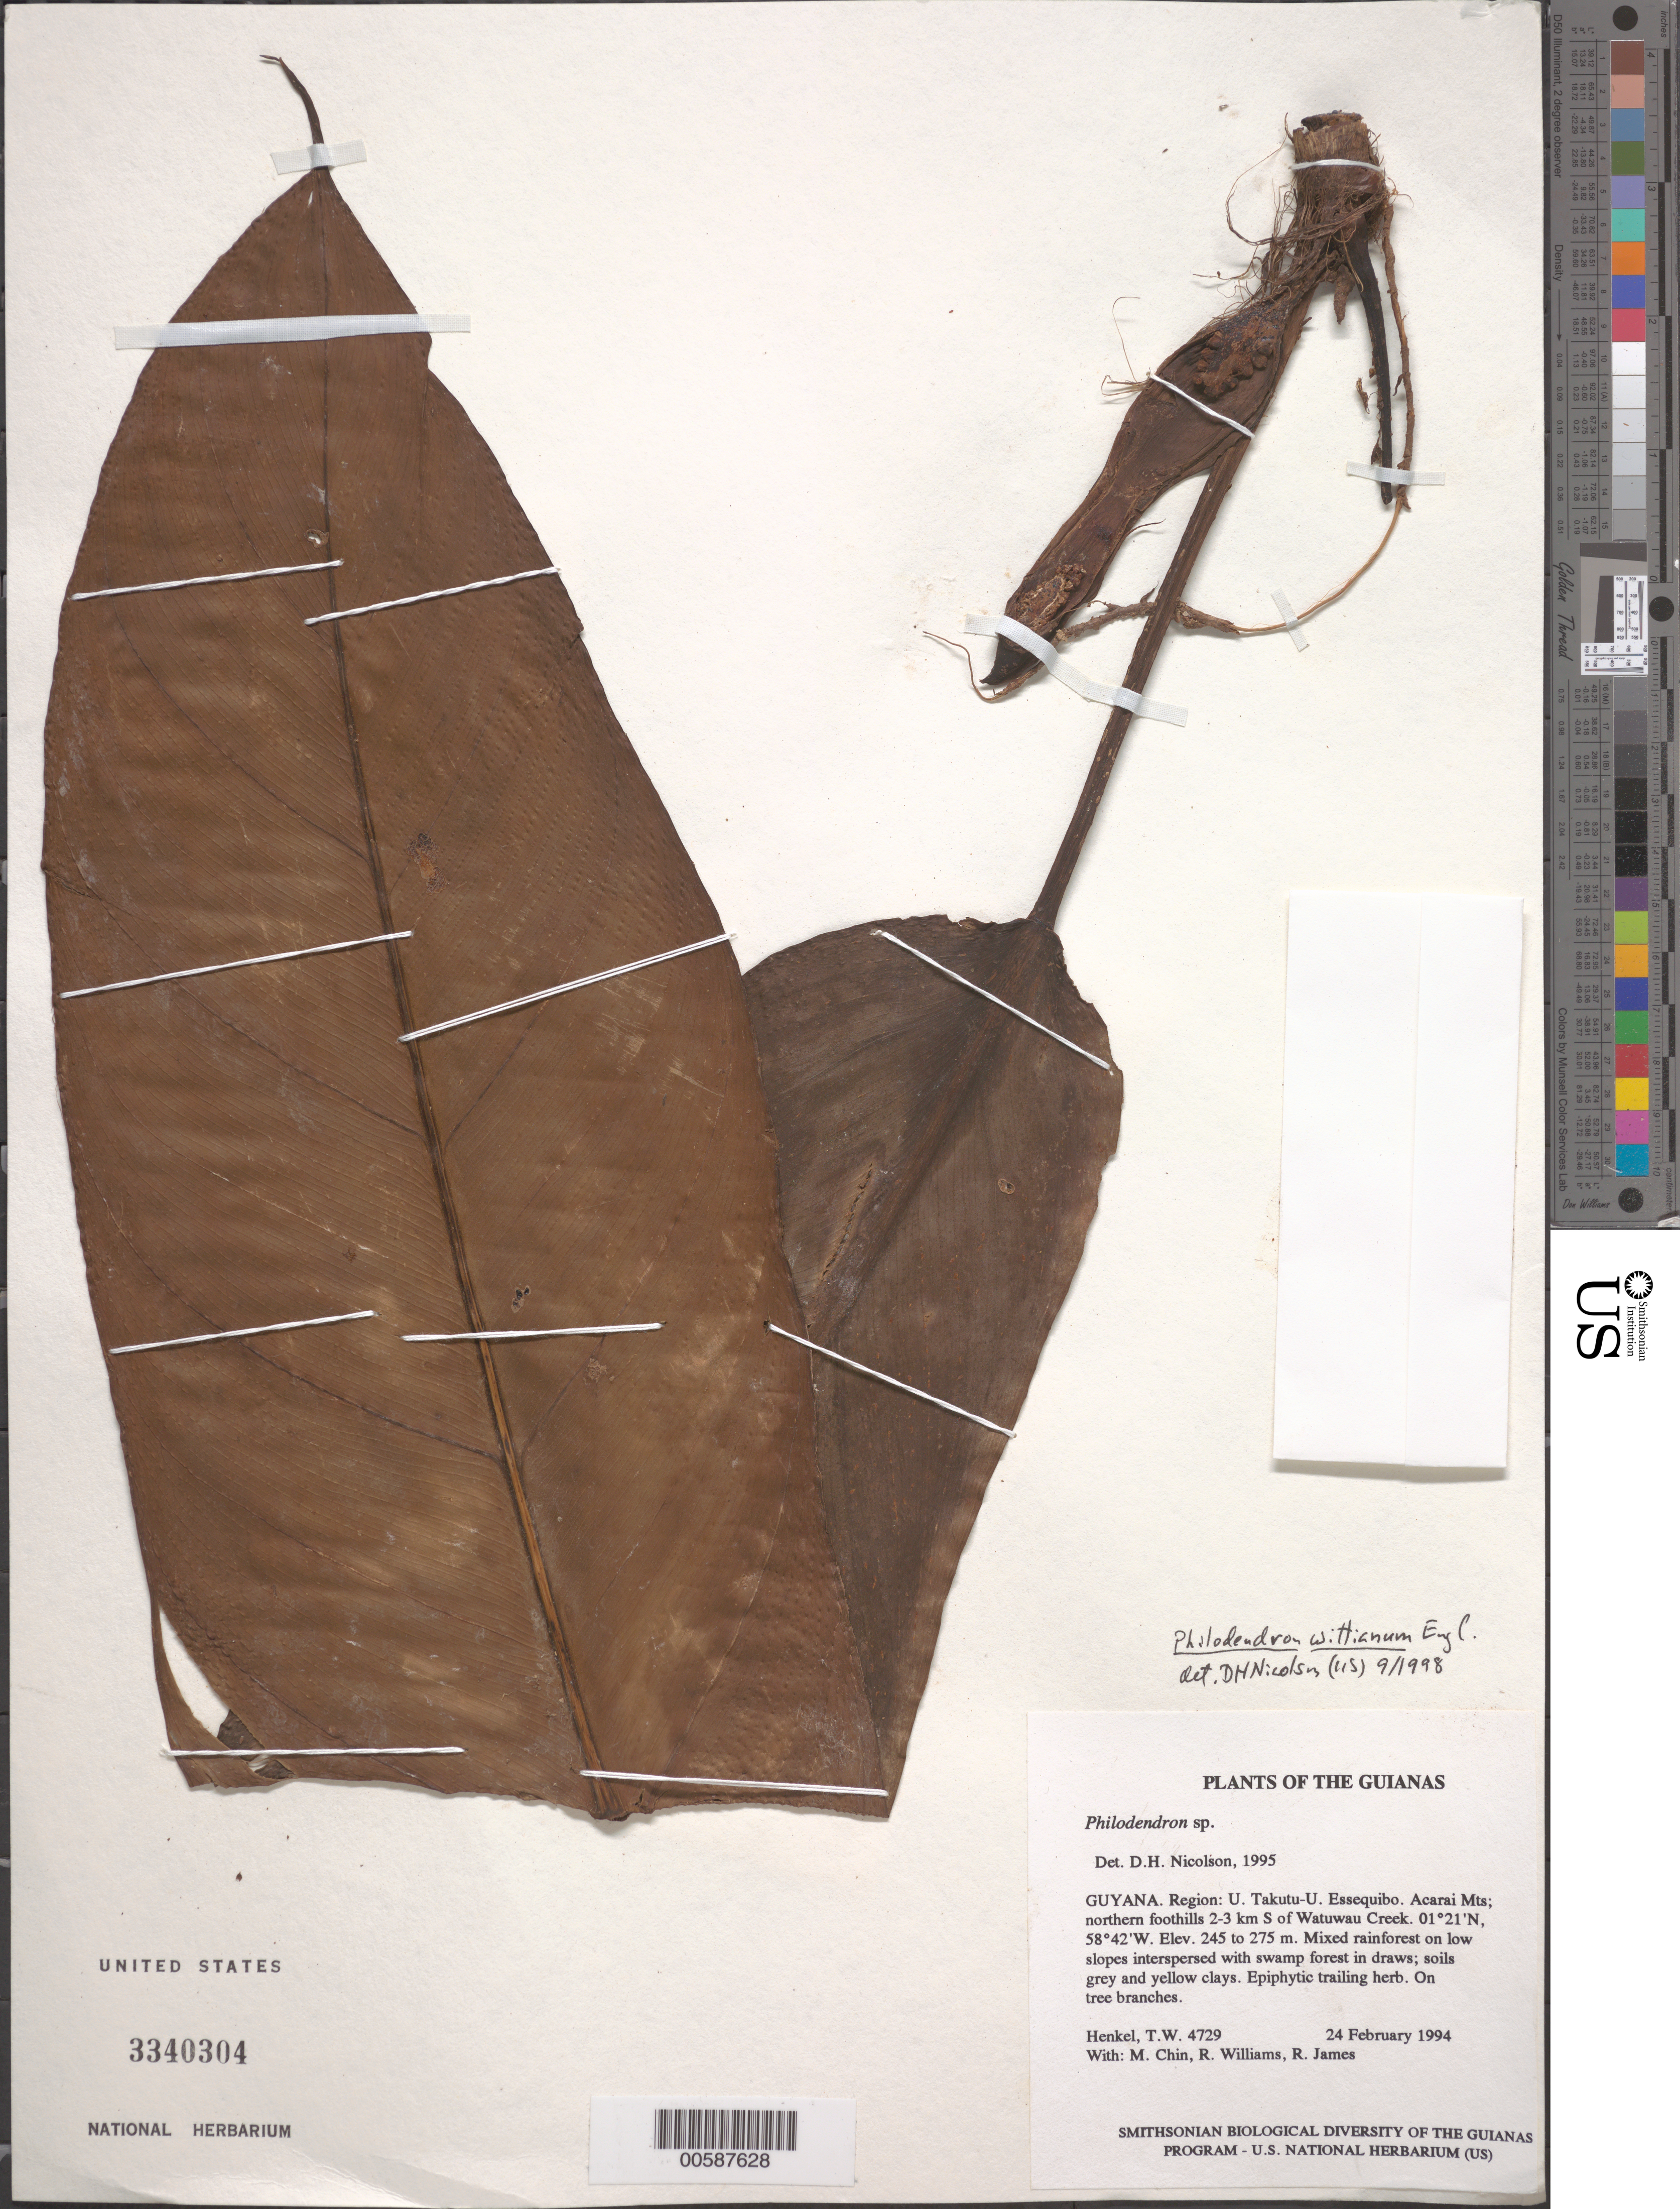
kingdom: Plantae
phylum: Tracheophyta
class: Liliopsida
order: Alismatales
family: Araceae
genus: Philodendron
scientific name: Philodendron wittianum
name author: Engl.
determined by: Nicolson, Dan H.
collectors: T. Henkel, M. Chin, R. Williams & R. James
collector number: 4729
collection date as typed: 24 February 1994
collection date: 1994-02-24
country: Guyana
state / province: U. Takutu-U. Essequibo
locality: Acarai Mts; northern foothills 2-3 km S of Watuwau Creek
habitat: Mixed rainforest on low slopes interspersed with swamp forest in draws; soils grey and yellow clays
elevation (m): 245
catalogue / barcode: US 3340304